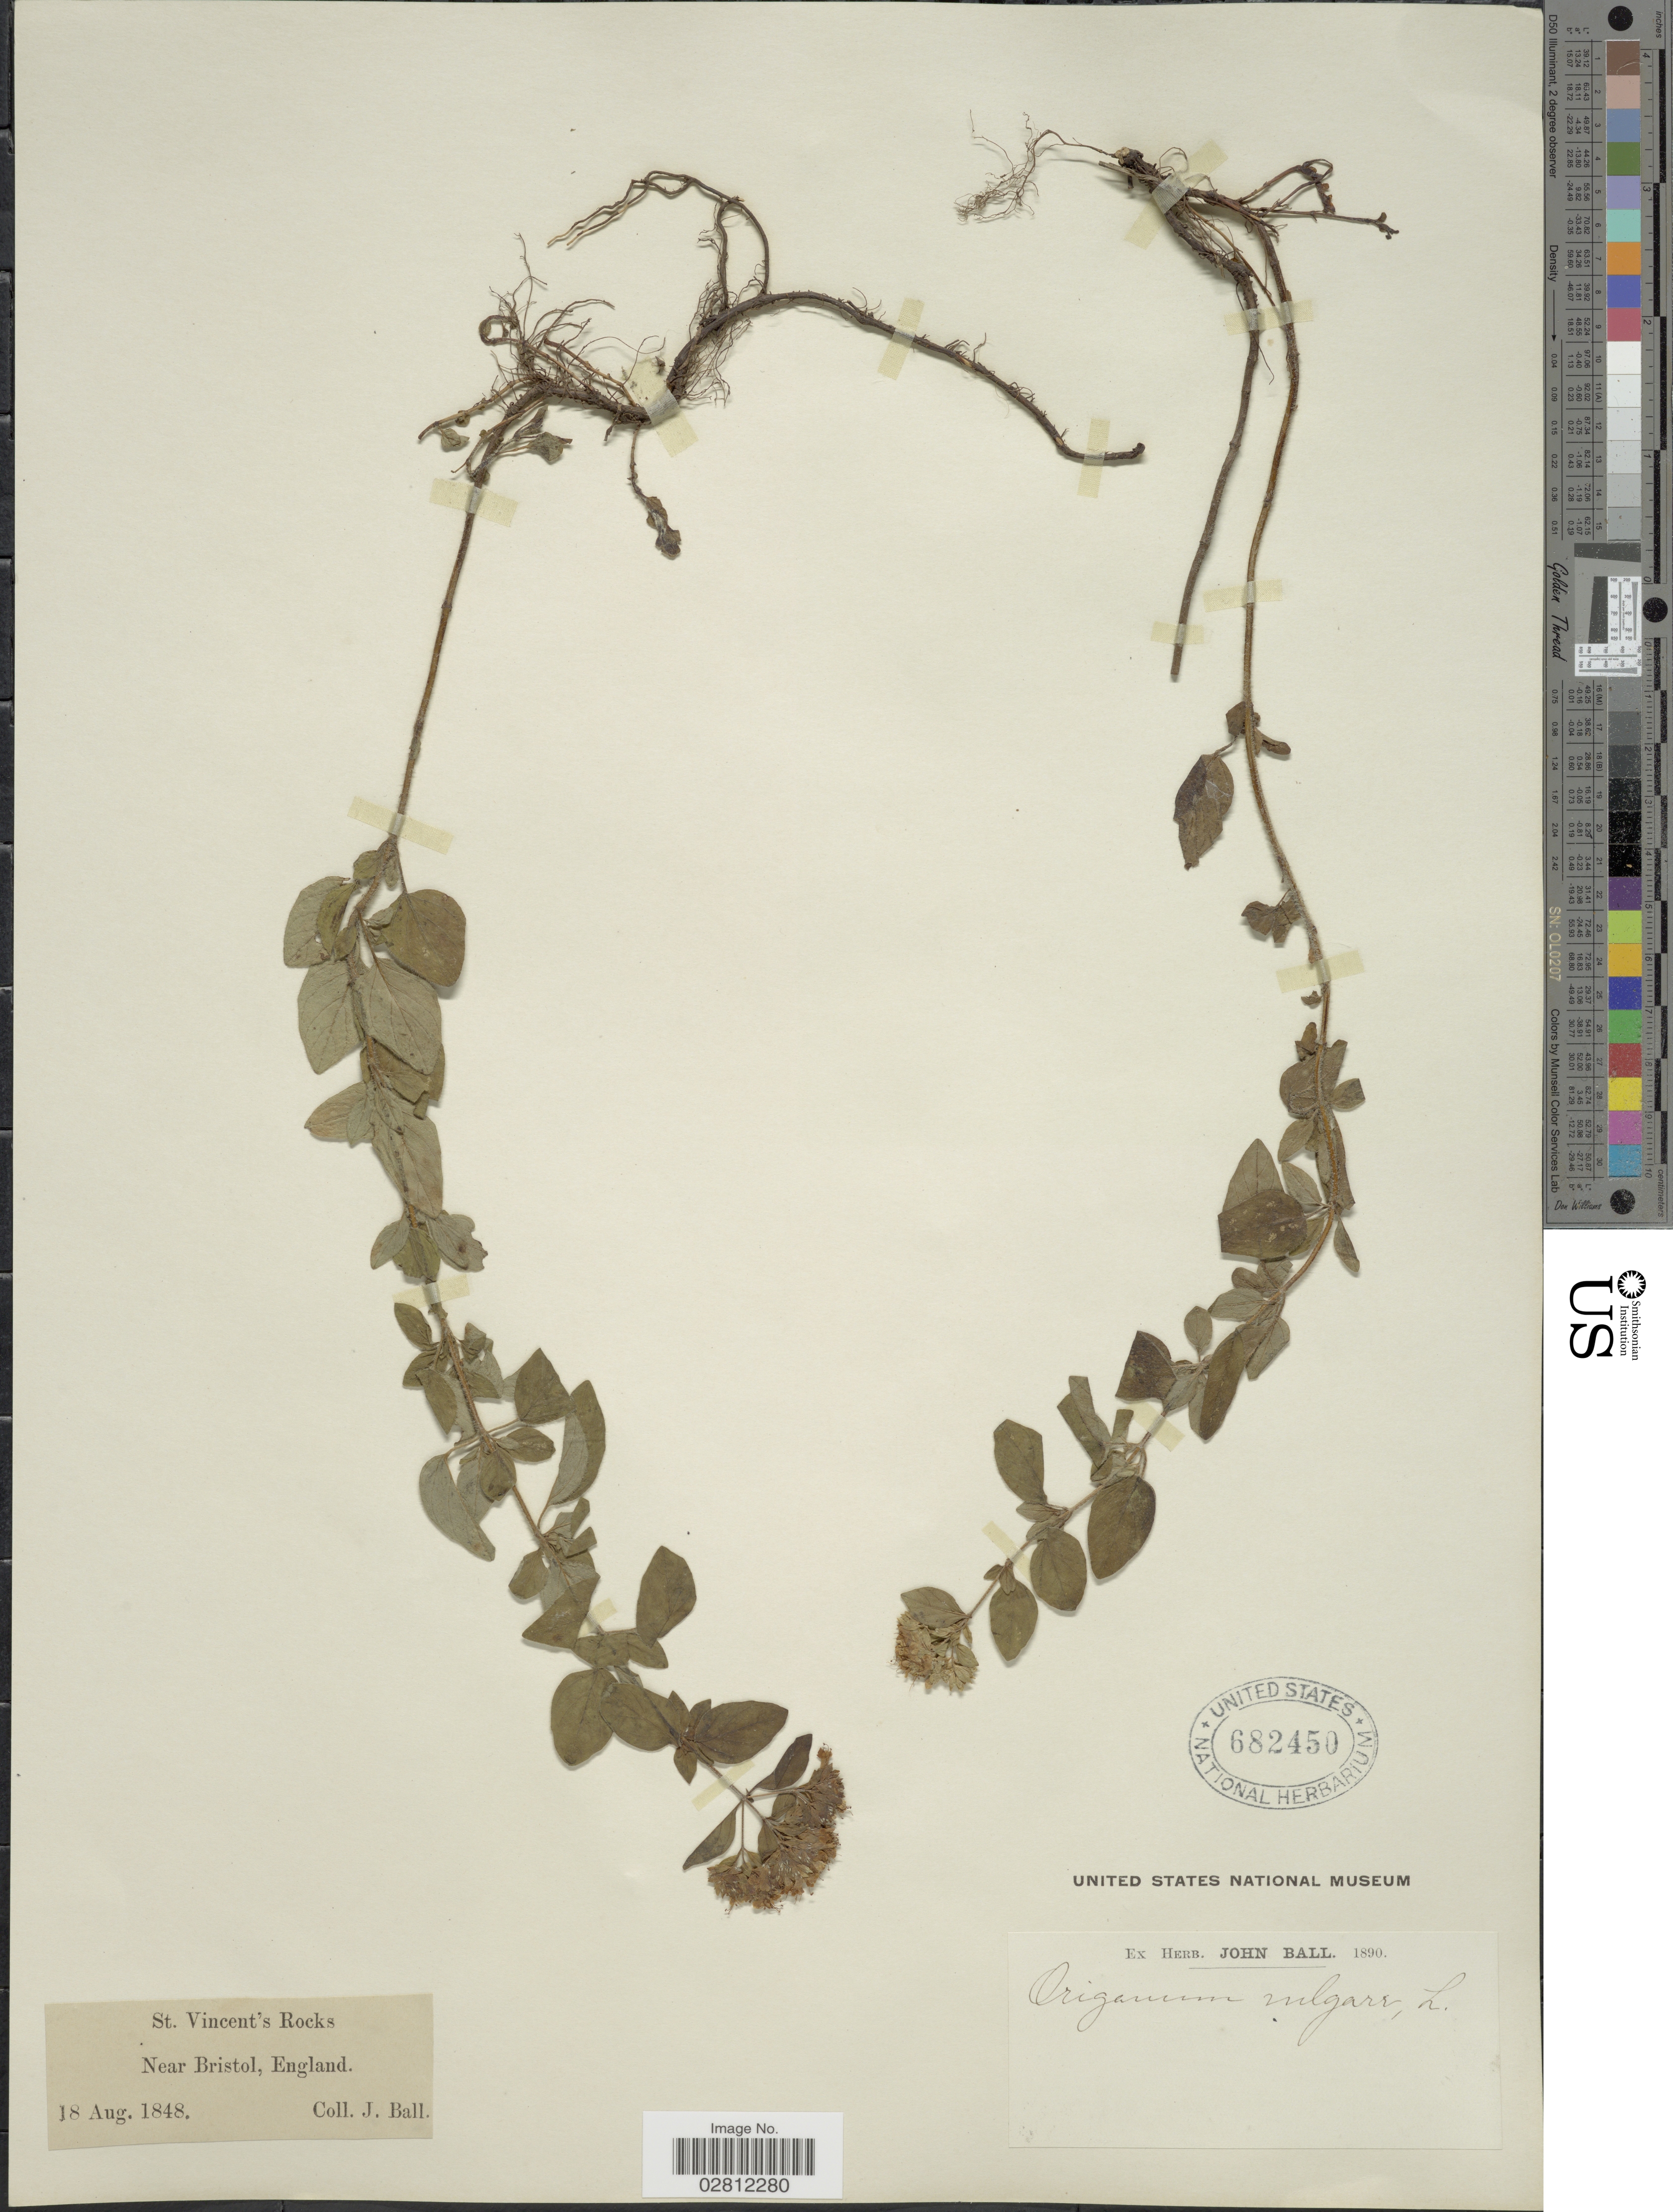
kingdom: Plantae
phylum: Tracheophyta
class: Magnoliopsida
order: Lamiales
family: Lamiaceae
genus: Origanum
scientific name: Origanum vulgare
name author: L.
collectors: J. Ball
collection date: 1848-08-18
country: United Kingdom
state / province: England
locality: St. Vincent's Rocks, Near Bristol.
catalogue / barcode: US 682450